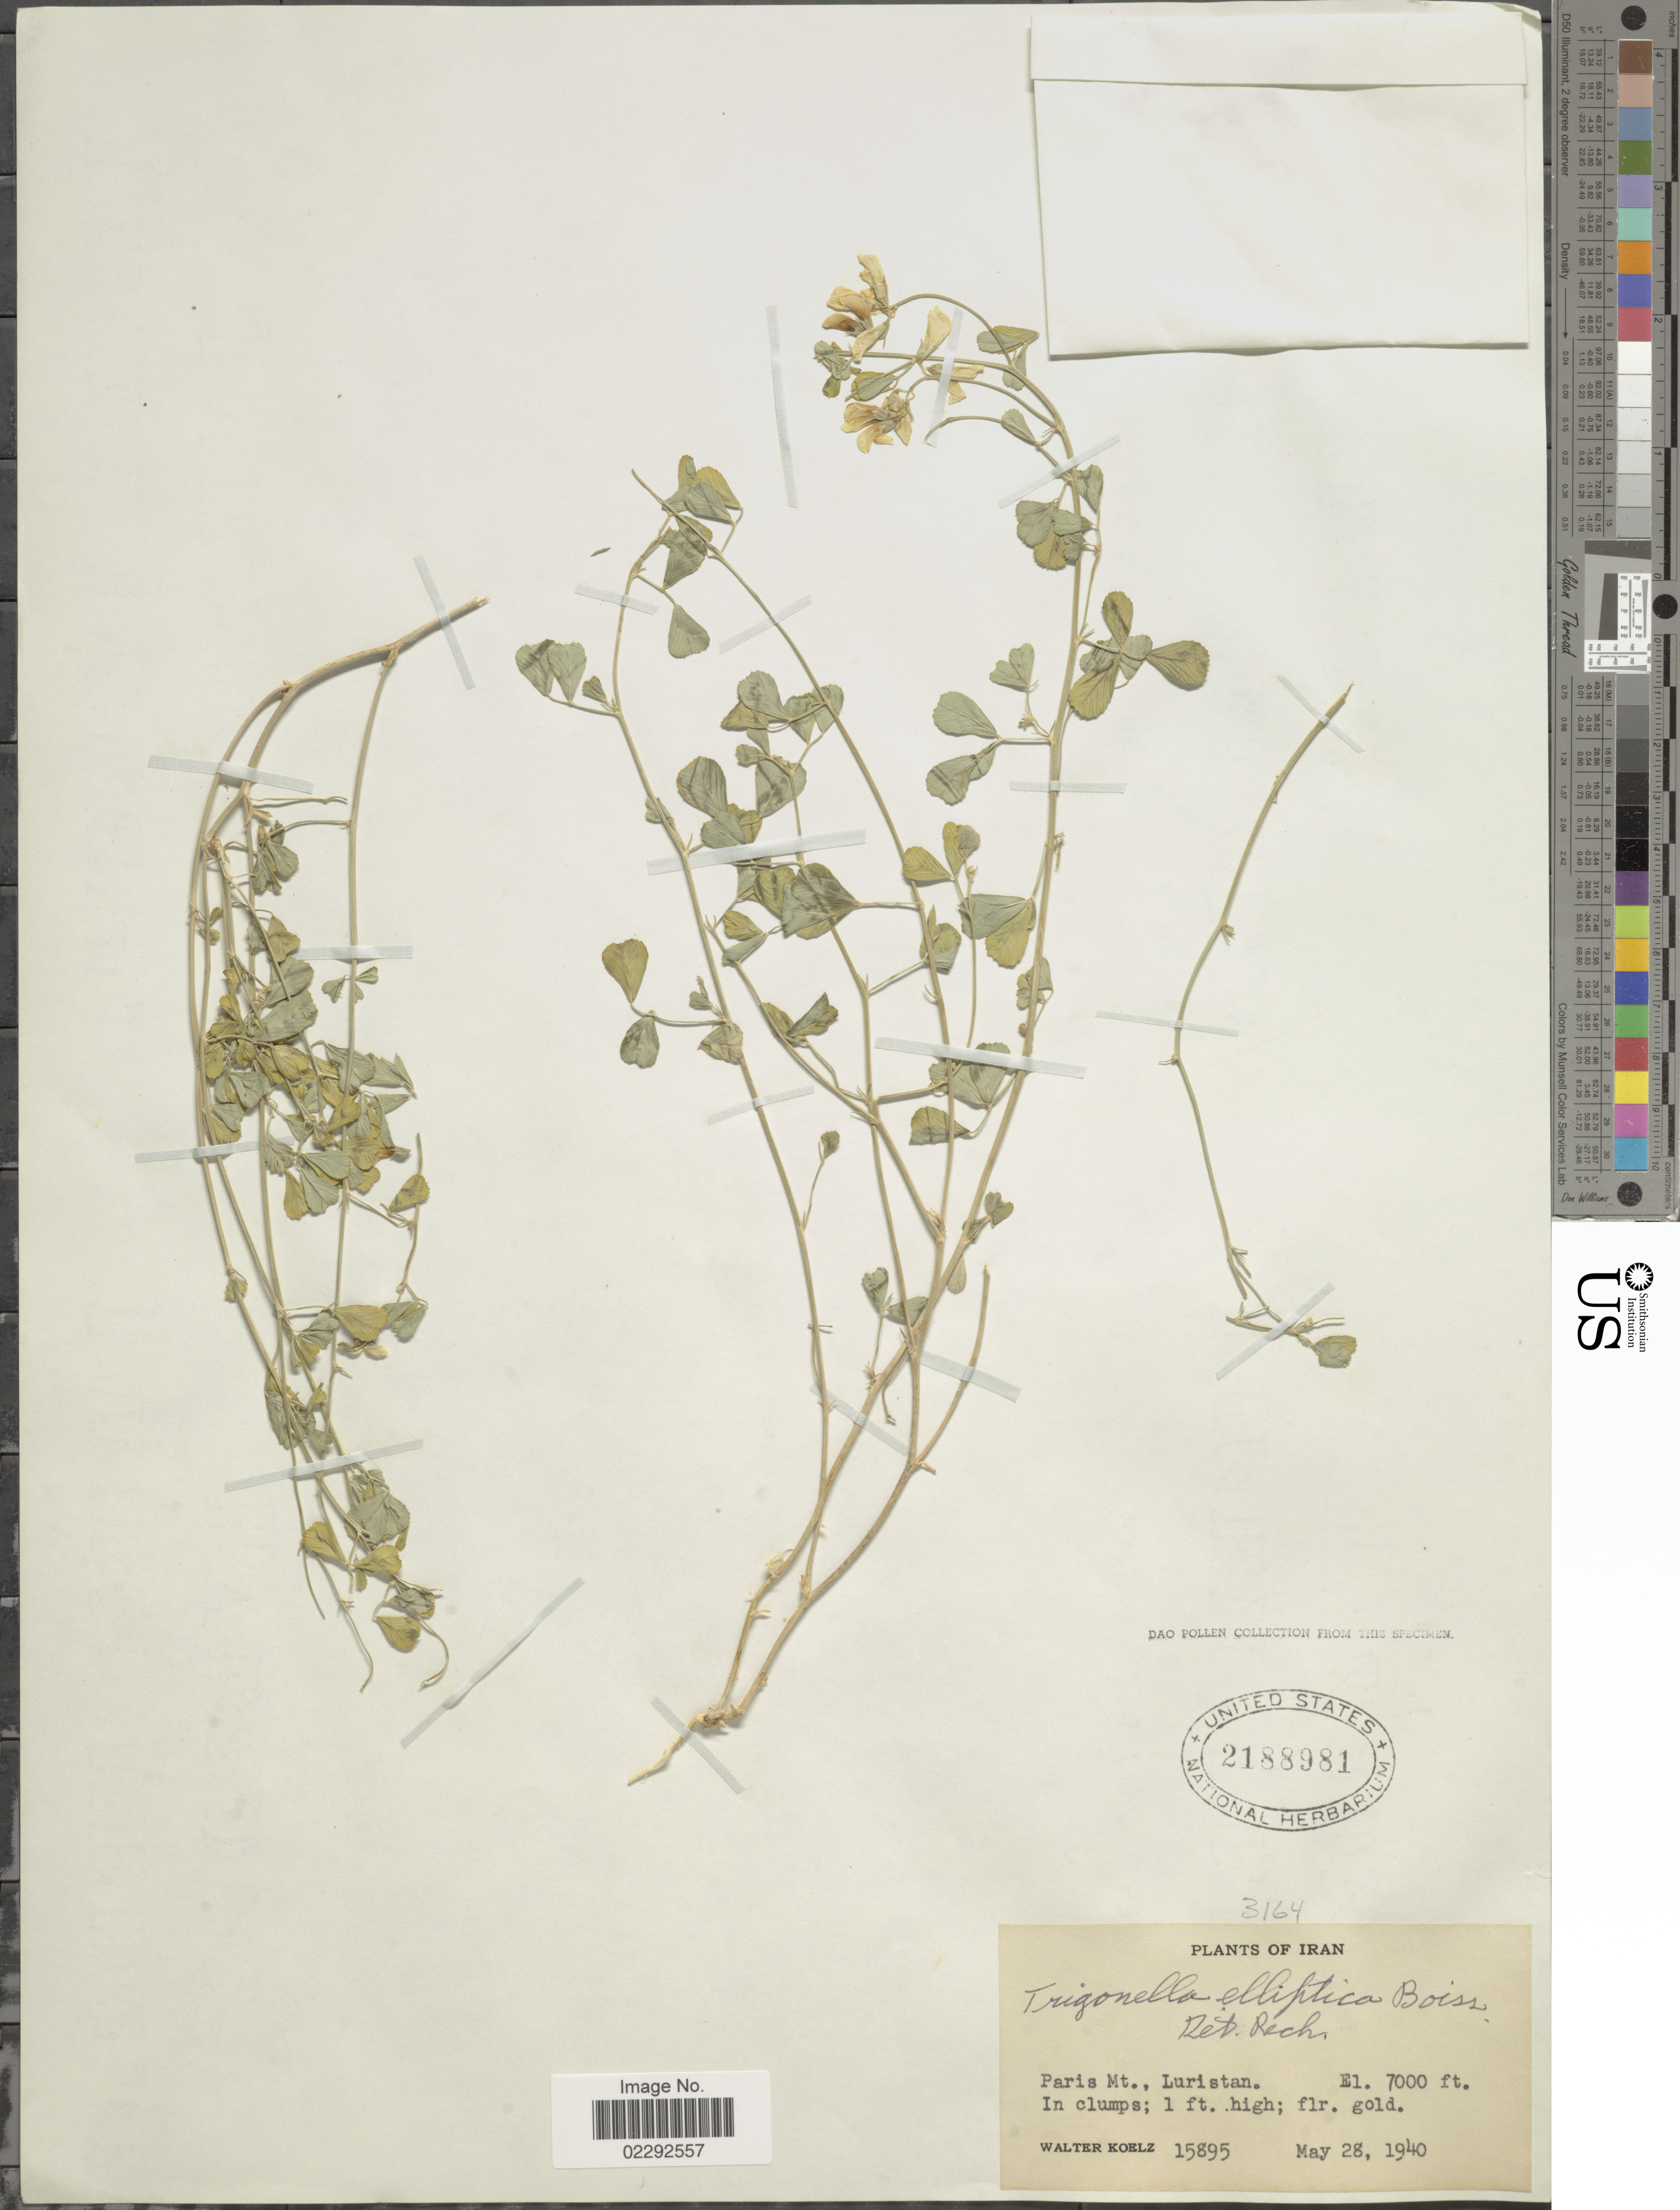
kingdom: Plantae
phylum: Tracheophyta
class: Magnoliopsida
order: Fabales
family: Fabaceae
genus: Trigonella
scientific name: Trigonella elliptica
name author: Boiss.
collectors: W. N. Koelz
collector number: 15895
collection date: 1940-05-28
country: Iran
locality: Paris Mt., Luristan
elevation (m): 2134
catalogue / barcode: US 2188981